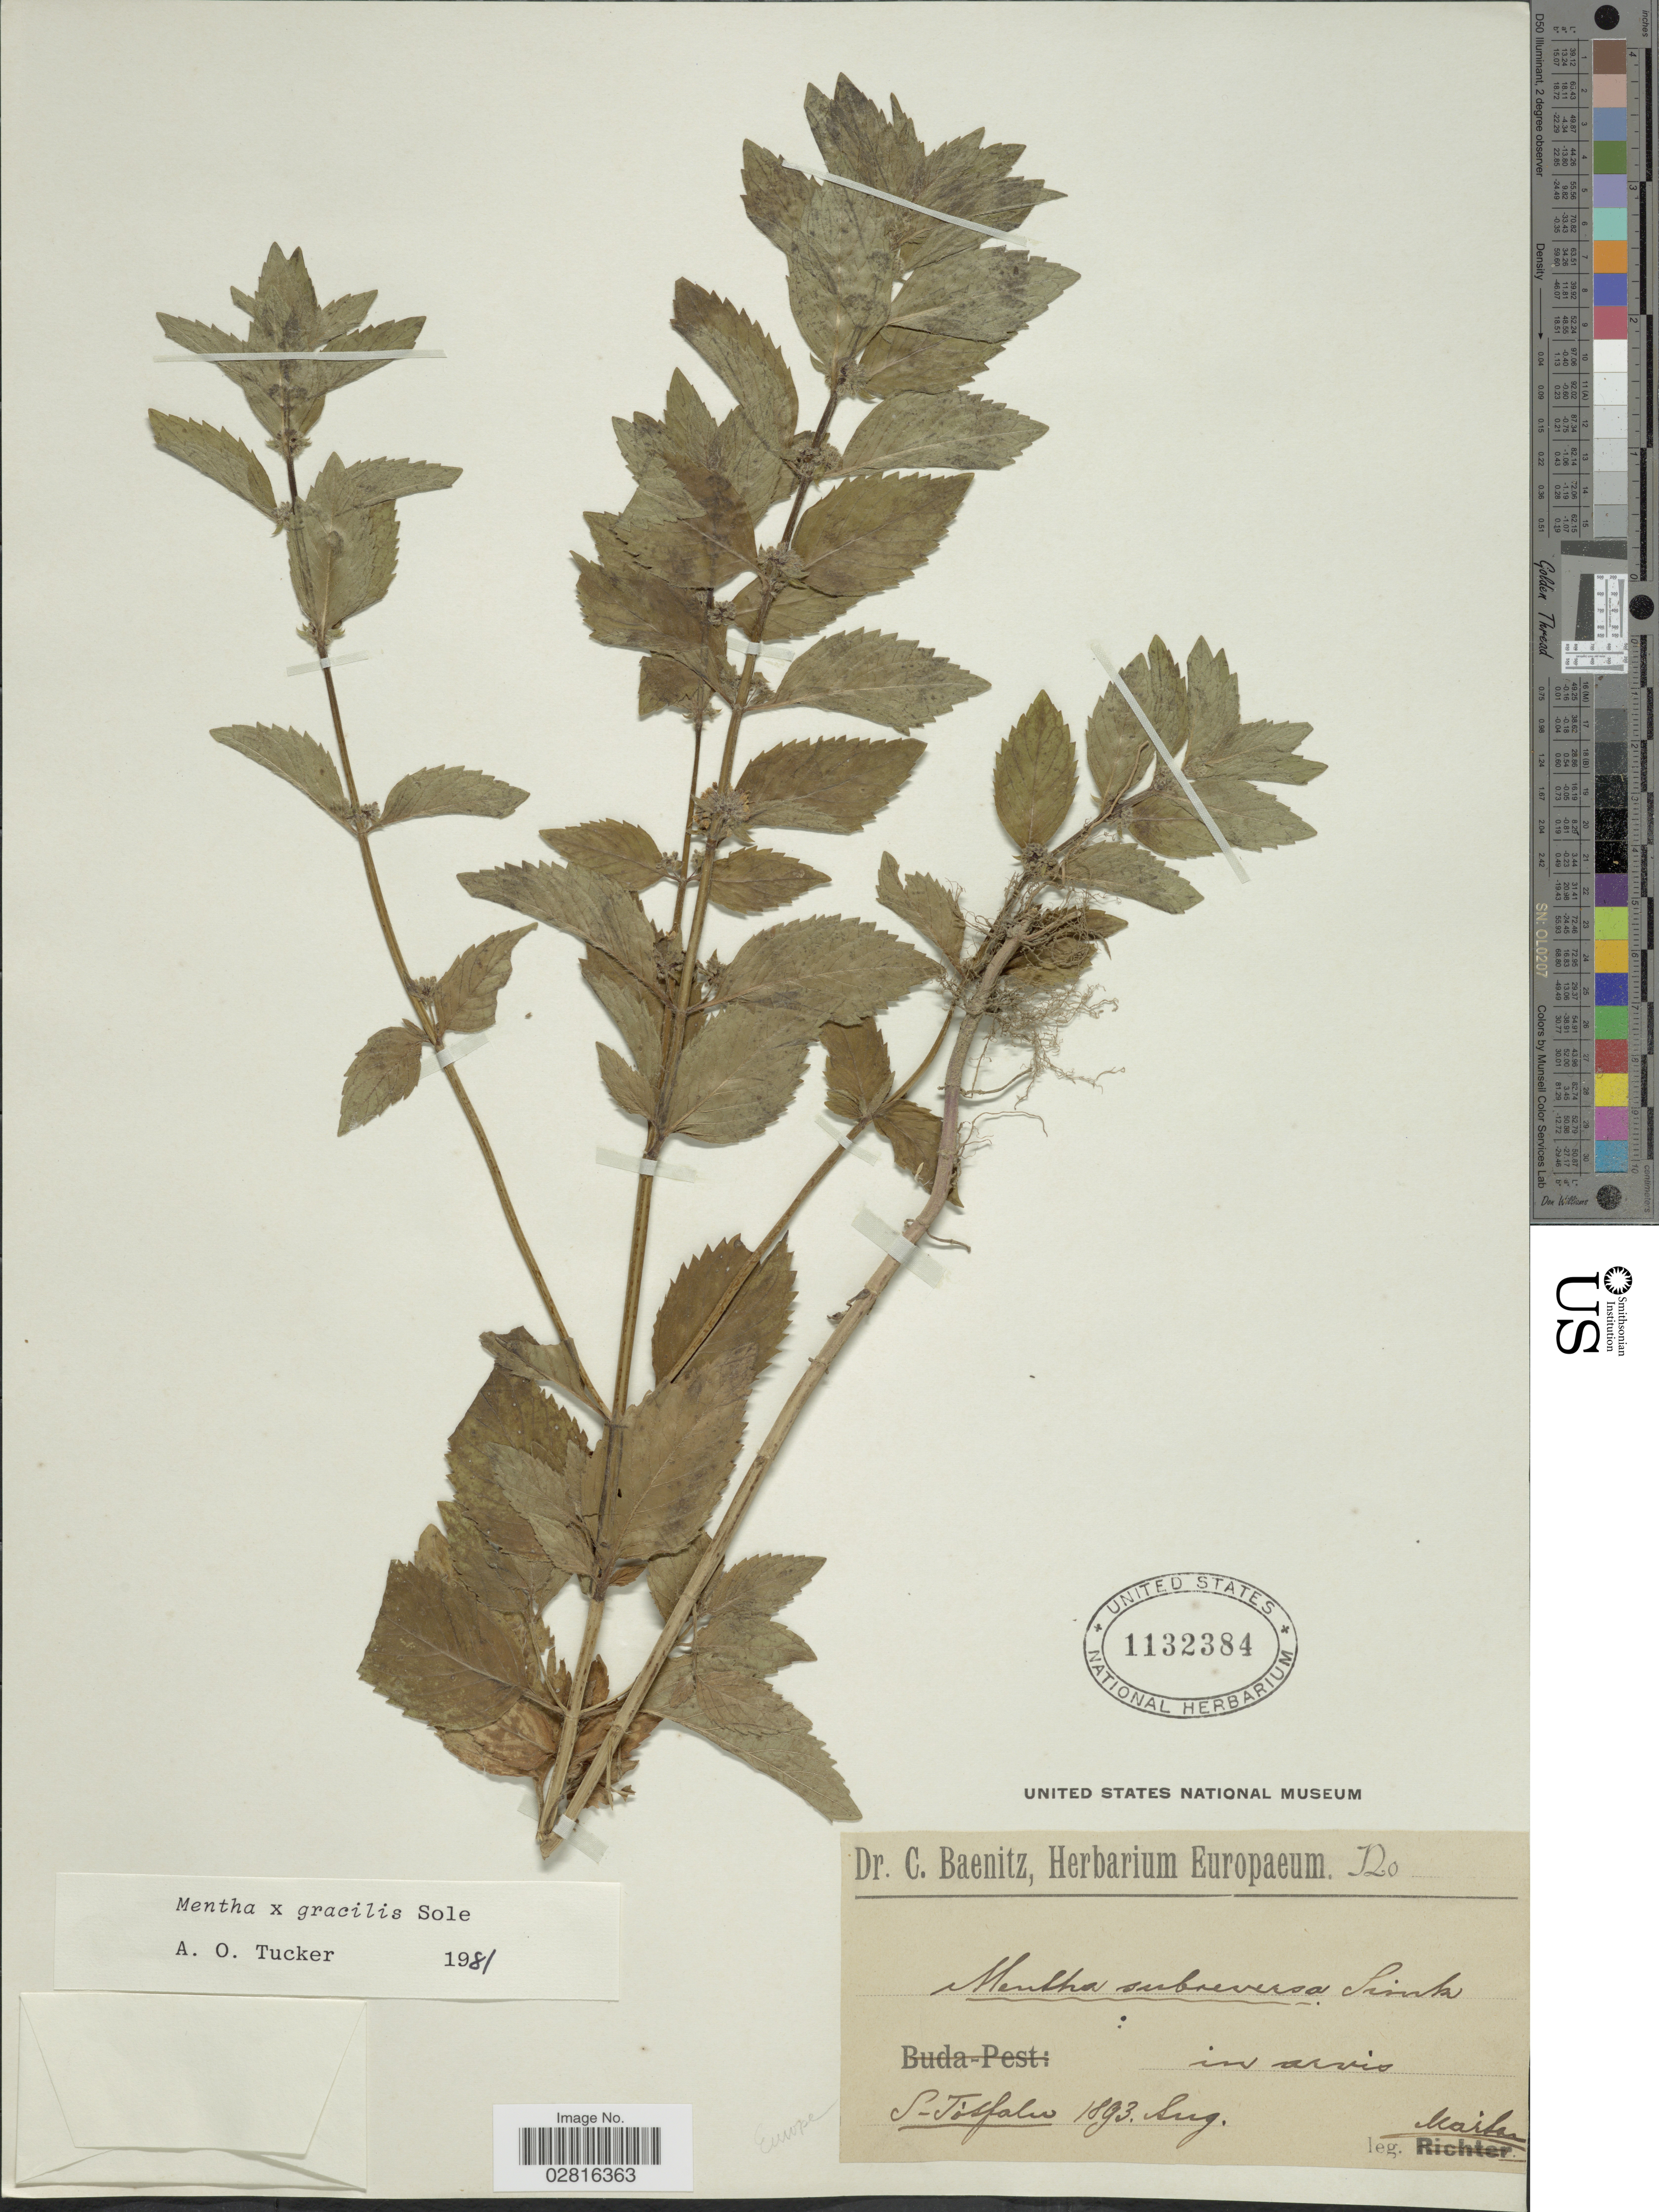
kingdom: Plantae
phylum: Tracheophyta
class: Magnoliopsida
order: Lamiales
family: Lamiaceae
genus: Mentha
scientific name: Mentha x gracilis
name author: Sole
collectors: Maitan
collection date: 1893-08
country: Croatia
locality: In arvis S-Tótfalu. Europe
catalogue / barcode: US 132384